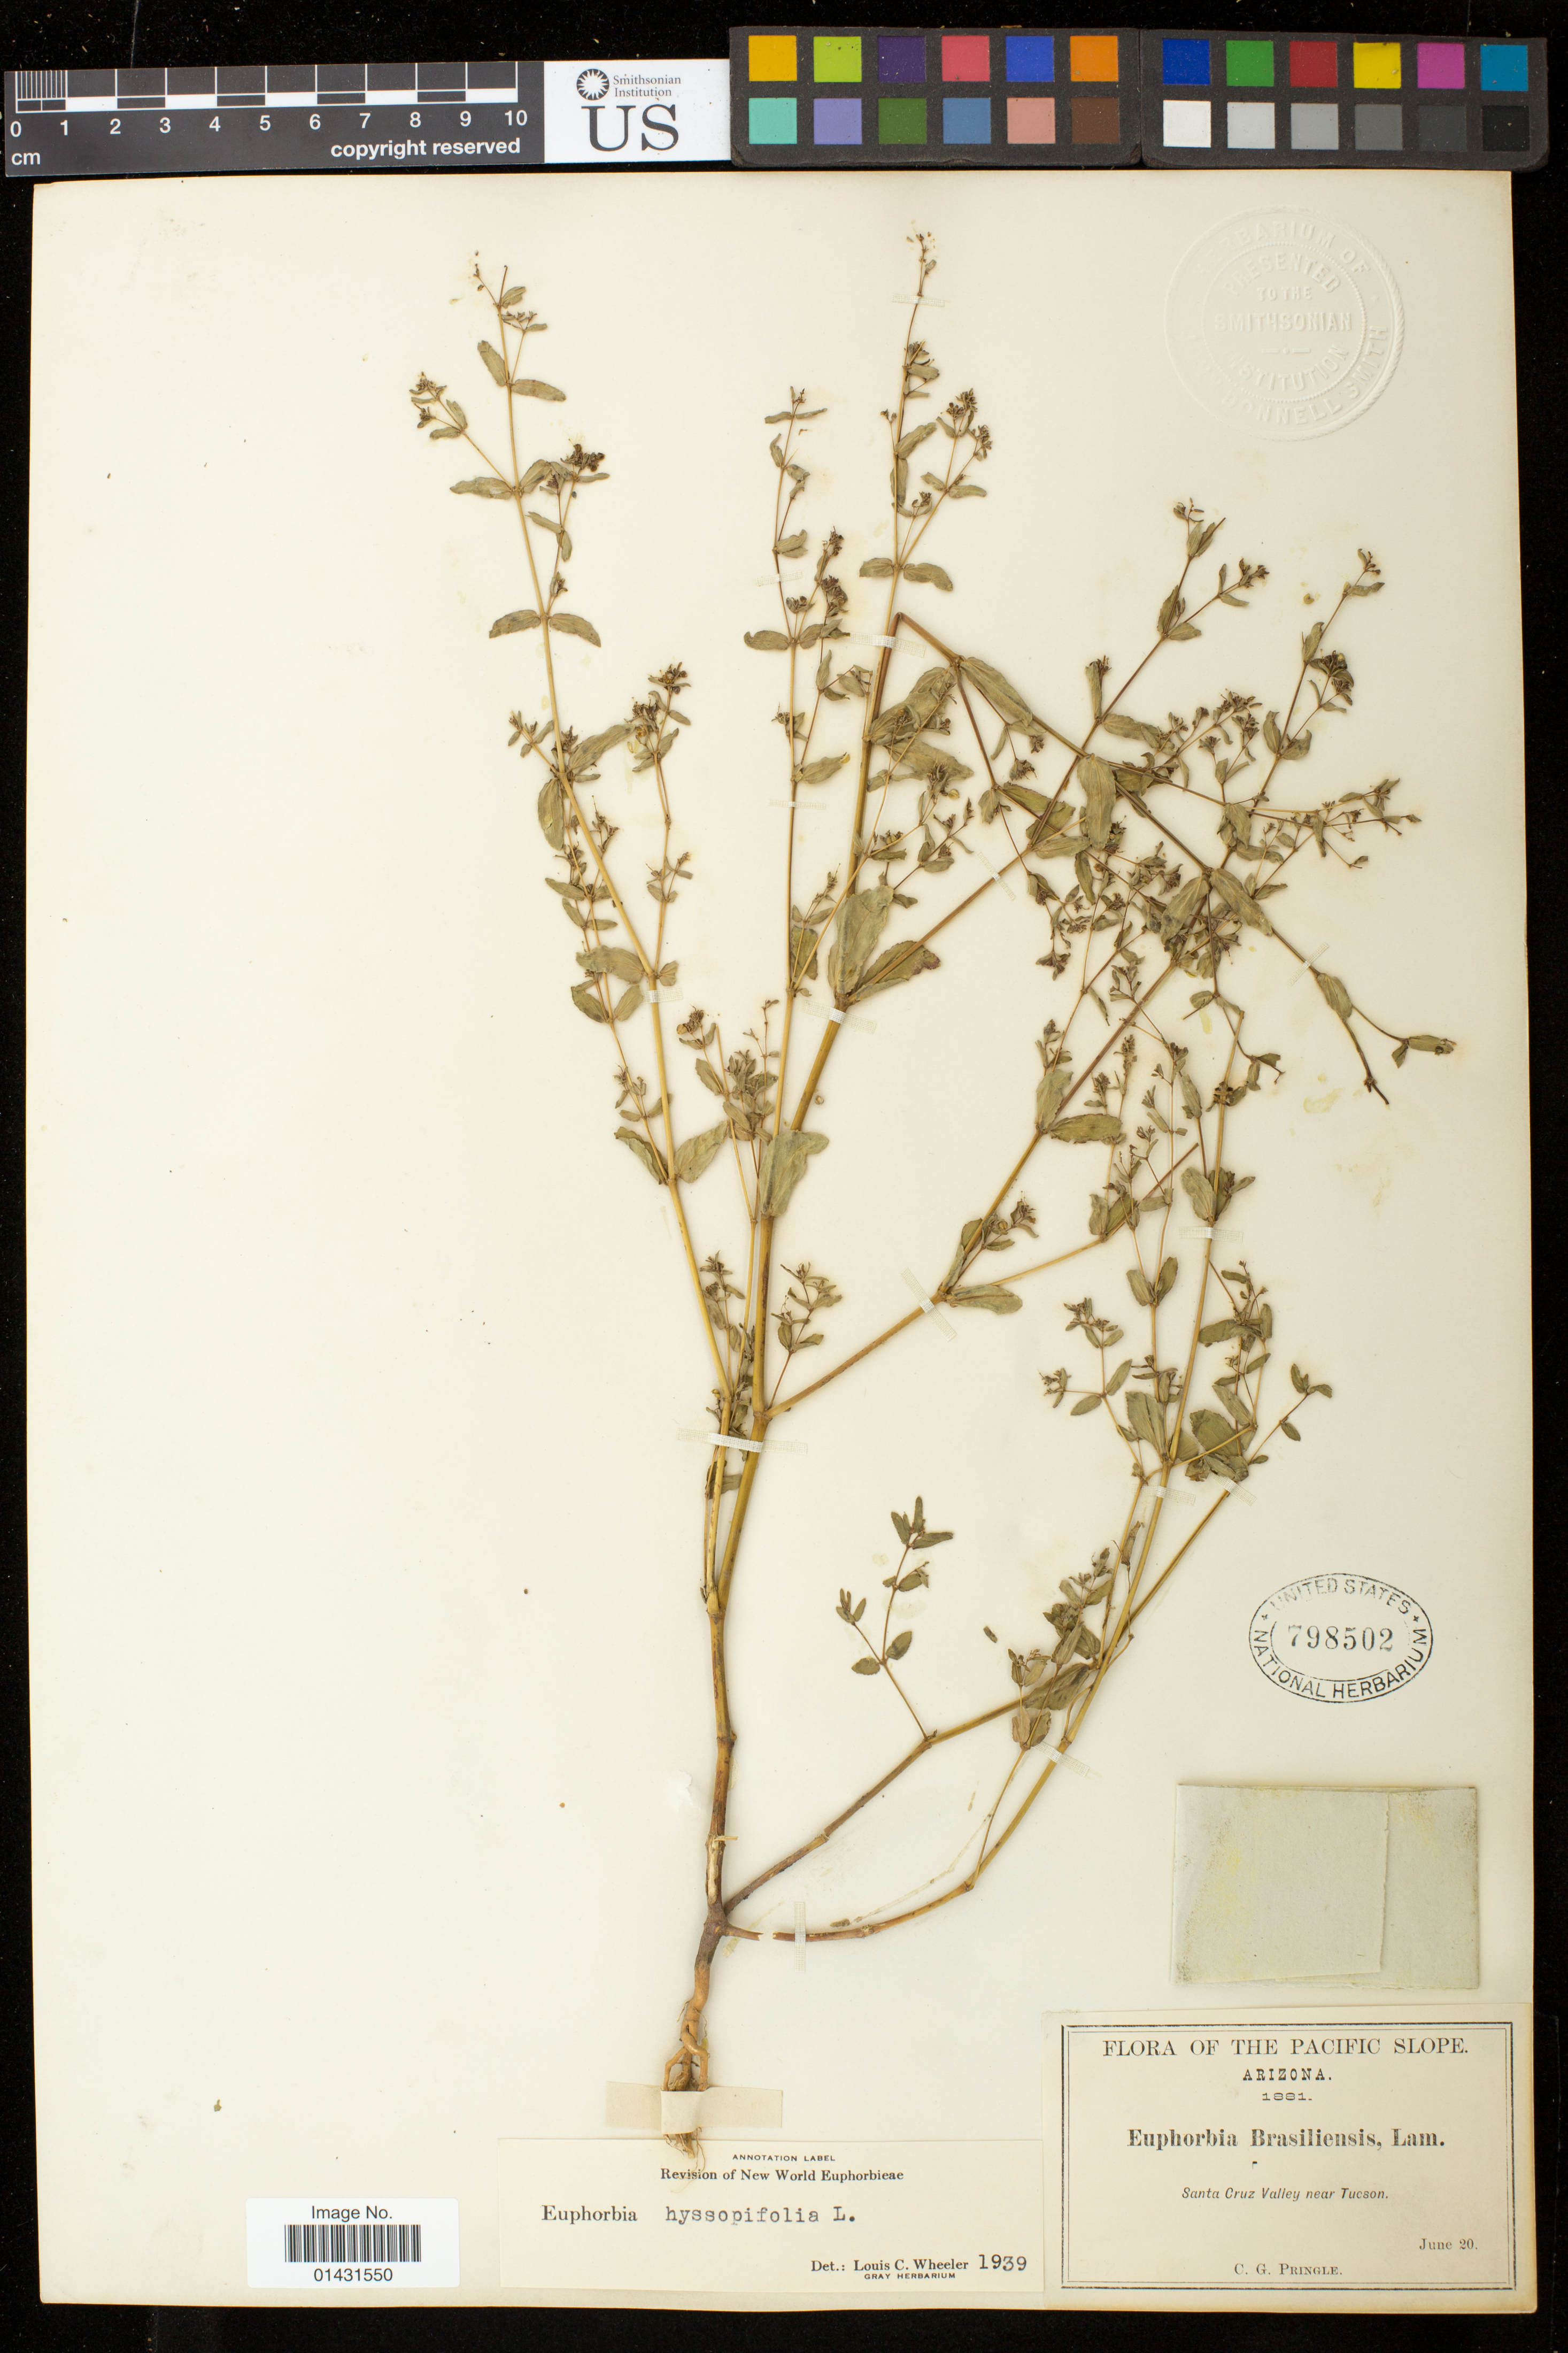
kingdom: Plantae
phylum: Tracheophyta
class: Magnoliopsida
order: Malpighiales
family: Euphorbiaceae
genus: Euphorbia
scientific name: Euphorbia hyssopifolia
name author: L.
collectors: C. G. Pringle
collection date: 1881-06-20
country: United States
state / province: Arizona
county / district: Pima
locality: Santa Cruz Valley near Tucson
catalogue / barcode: US 798502